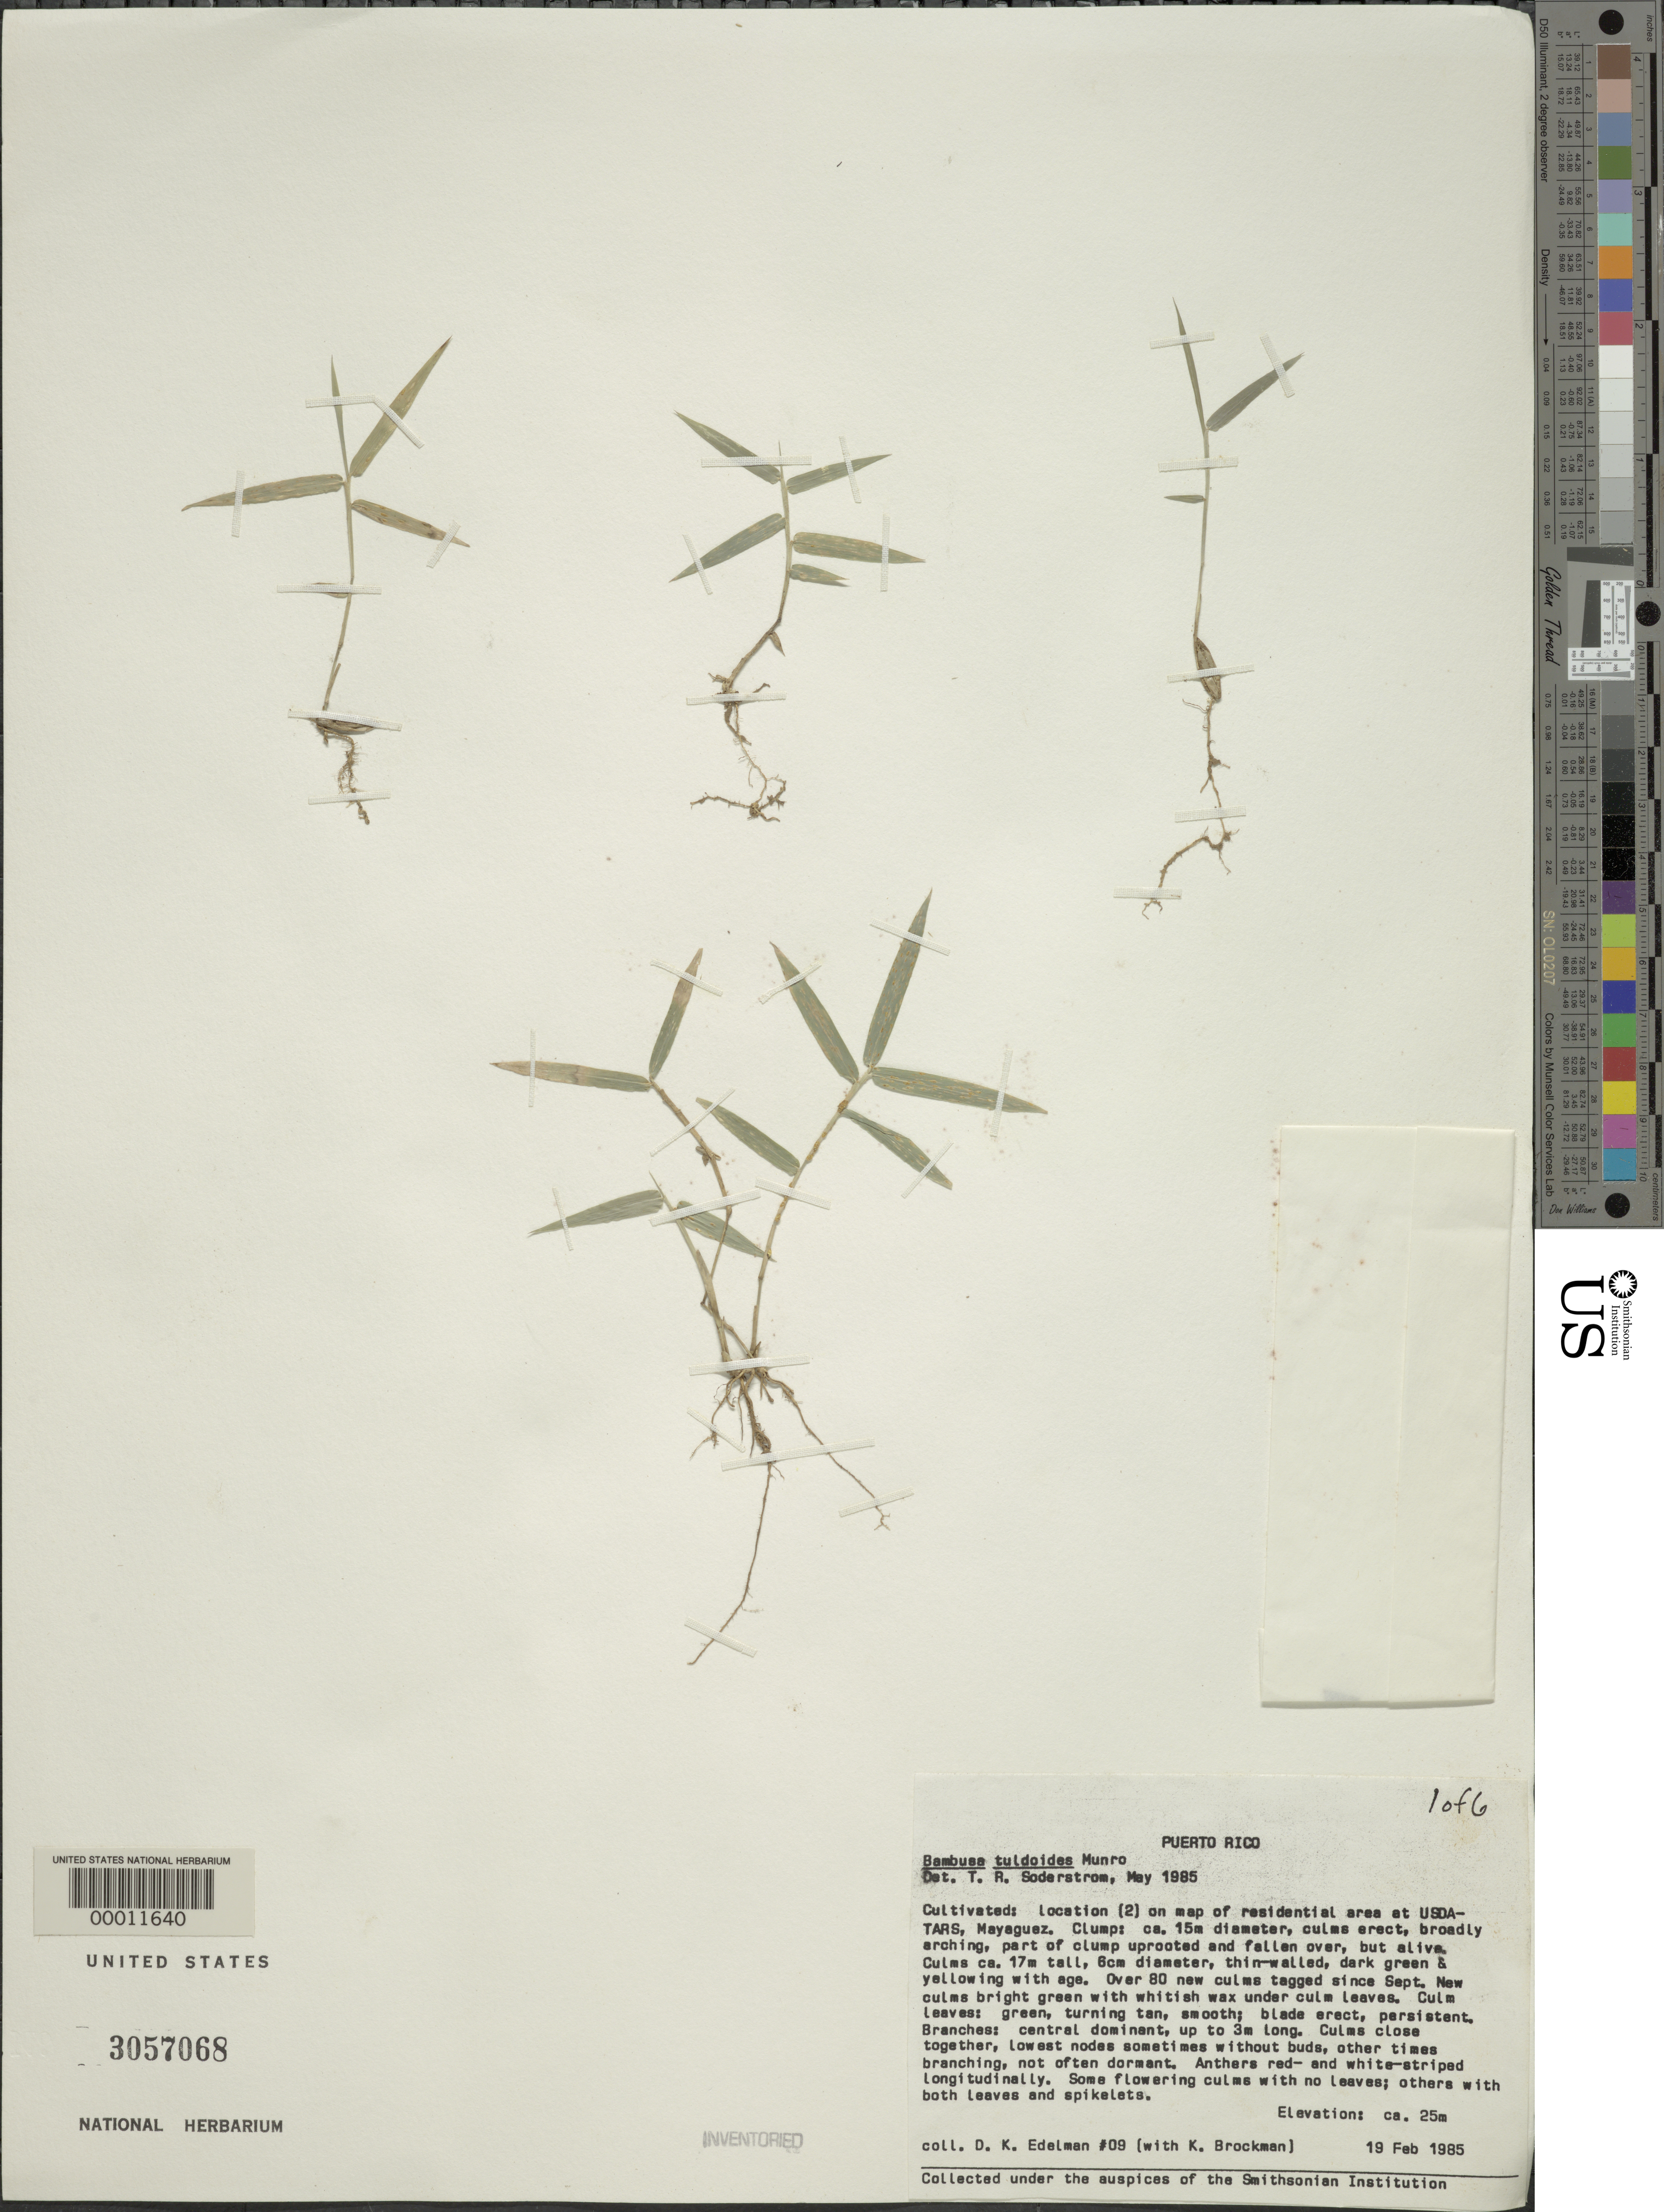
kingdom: Plantae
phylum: Tracheophyta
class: Liliopsida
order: Poales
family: Poaceae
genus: Bambusa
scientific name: Bambusa tuldoides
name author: Munro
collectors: D. Edelman & K. Brockman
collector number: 09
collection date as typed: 19 Feb 1985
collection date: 1985-02-19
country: Puerto Rico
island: Greater Antilles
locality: Mayaguez, usda-tars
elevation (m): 25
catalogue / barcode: US 3057068